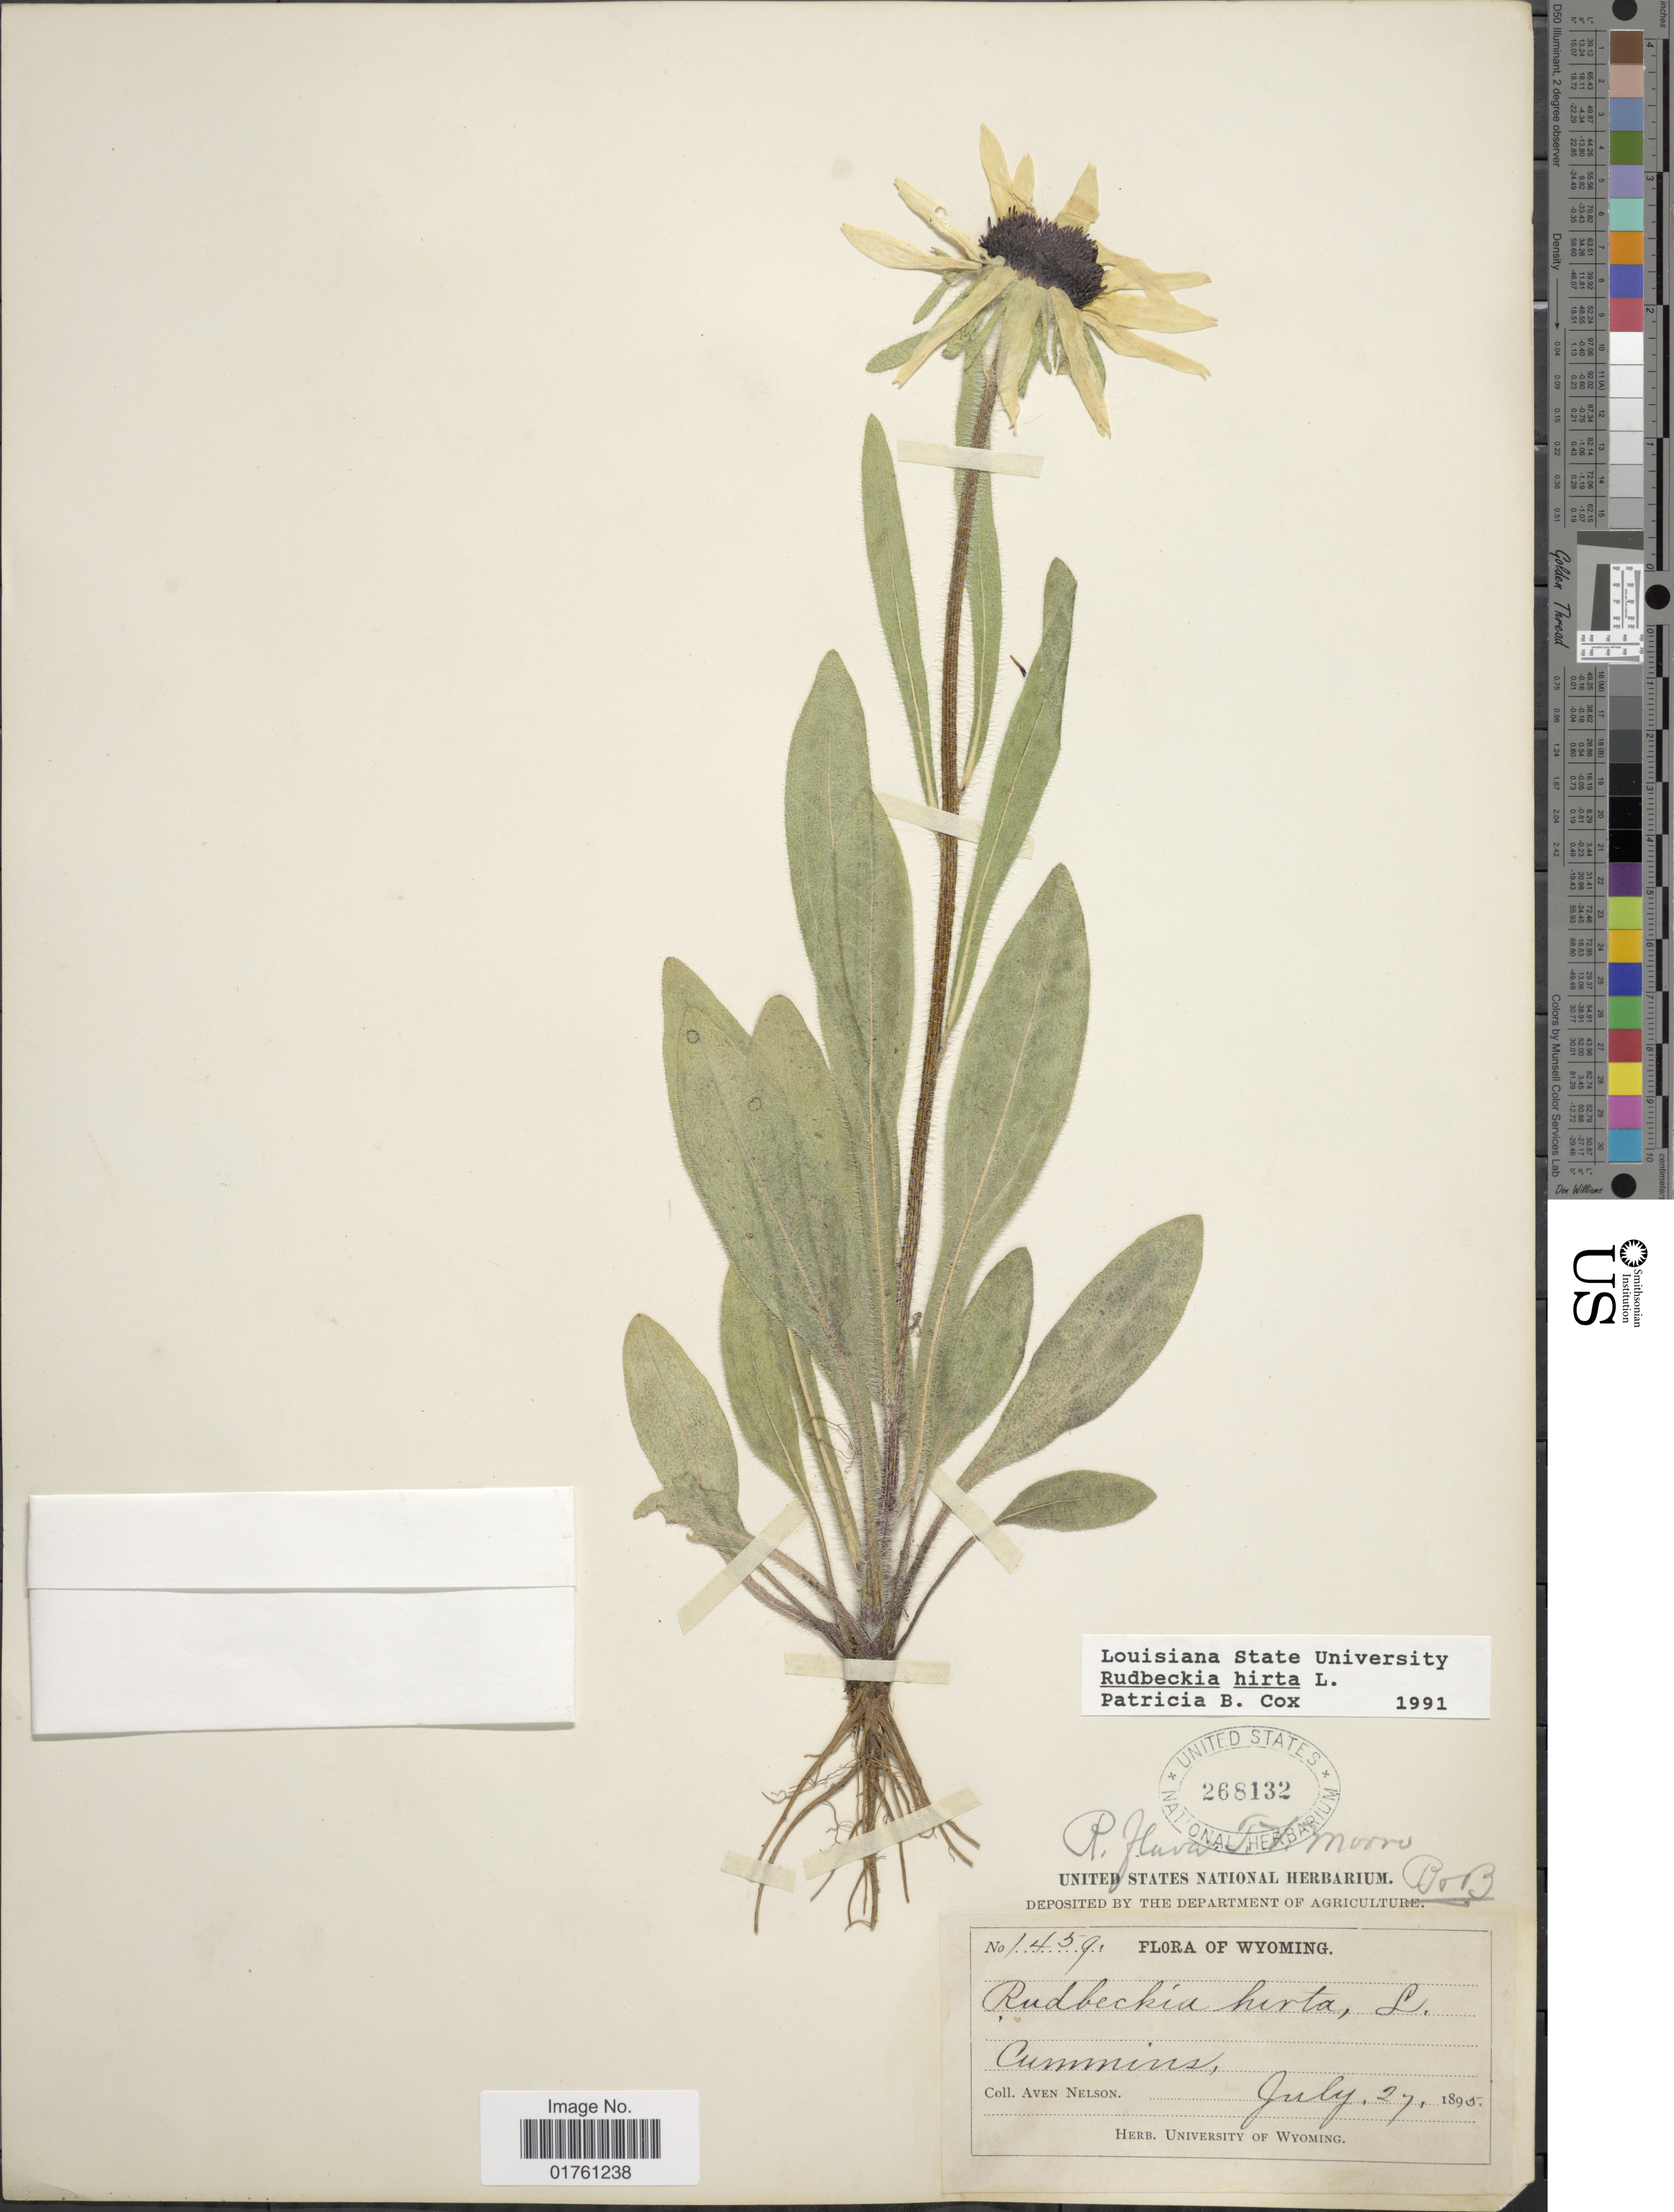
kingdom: Plantae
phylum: Tracheophyta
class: Magnoliopsida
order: Asterales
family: Asteraceae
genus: Rudbeckia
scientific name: Rudbeckia hirta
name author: L.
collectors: A. Nelson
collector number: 1459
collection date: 1895-07-27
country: United States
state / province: Wyoming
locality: Cummins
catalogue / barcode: US 268132